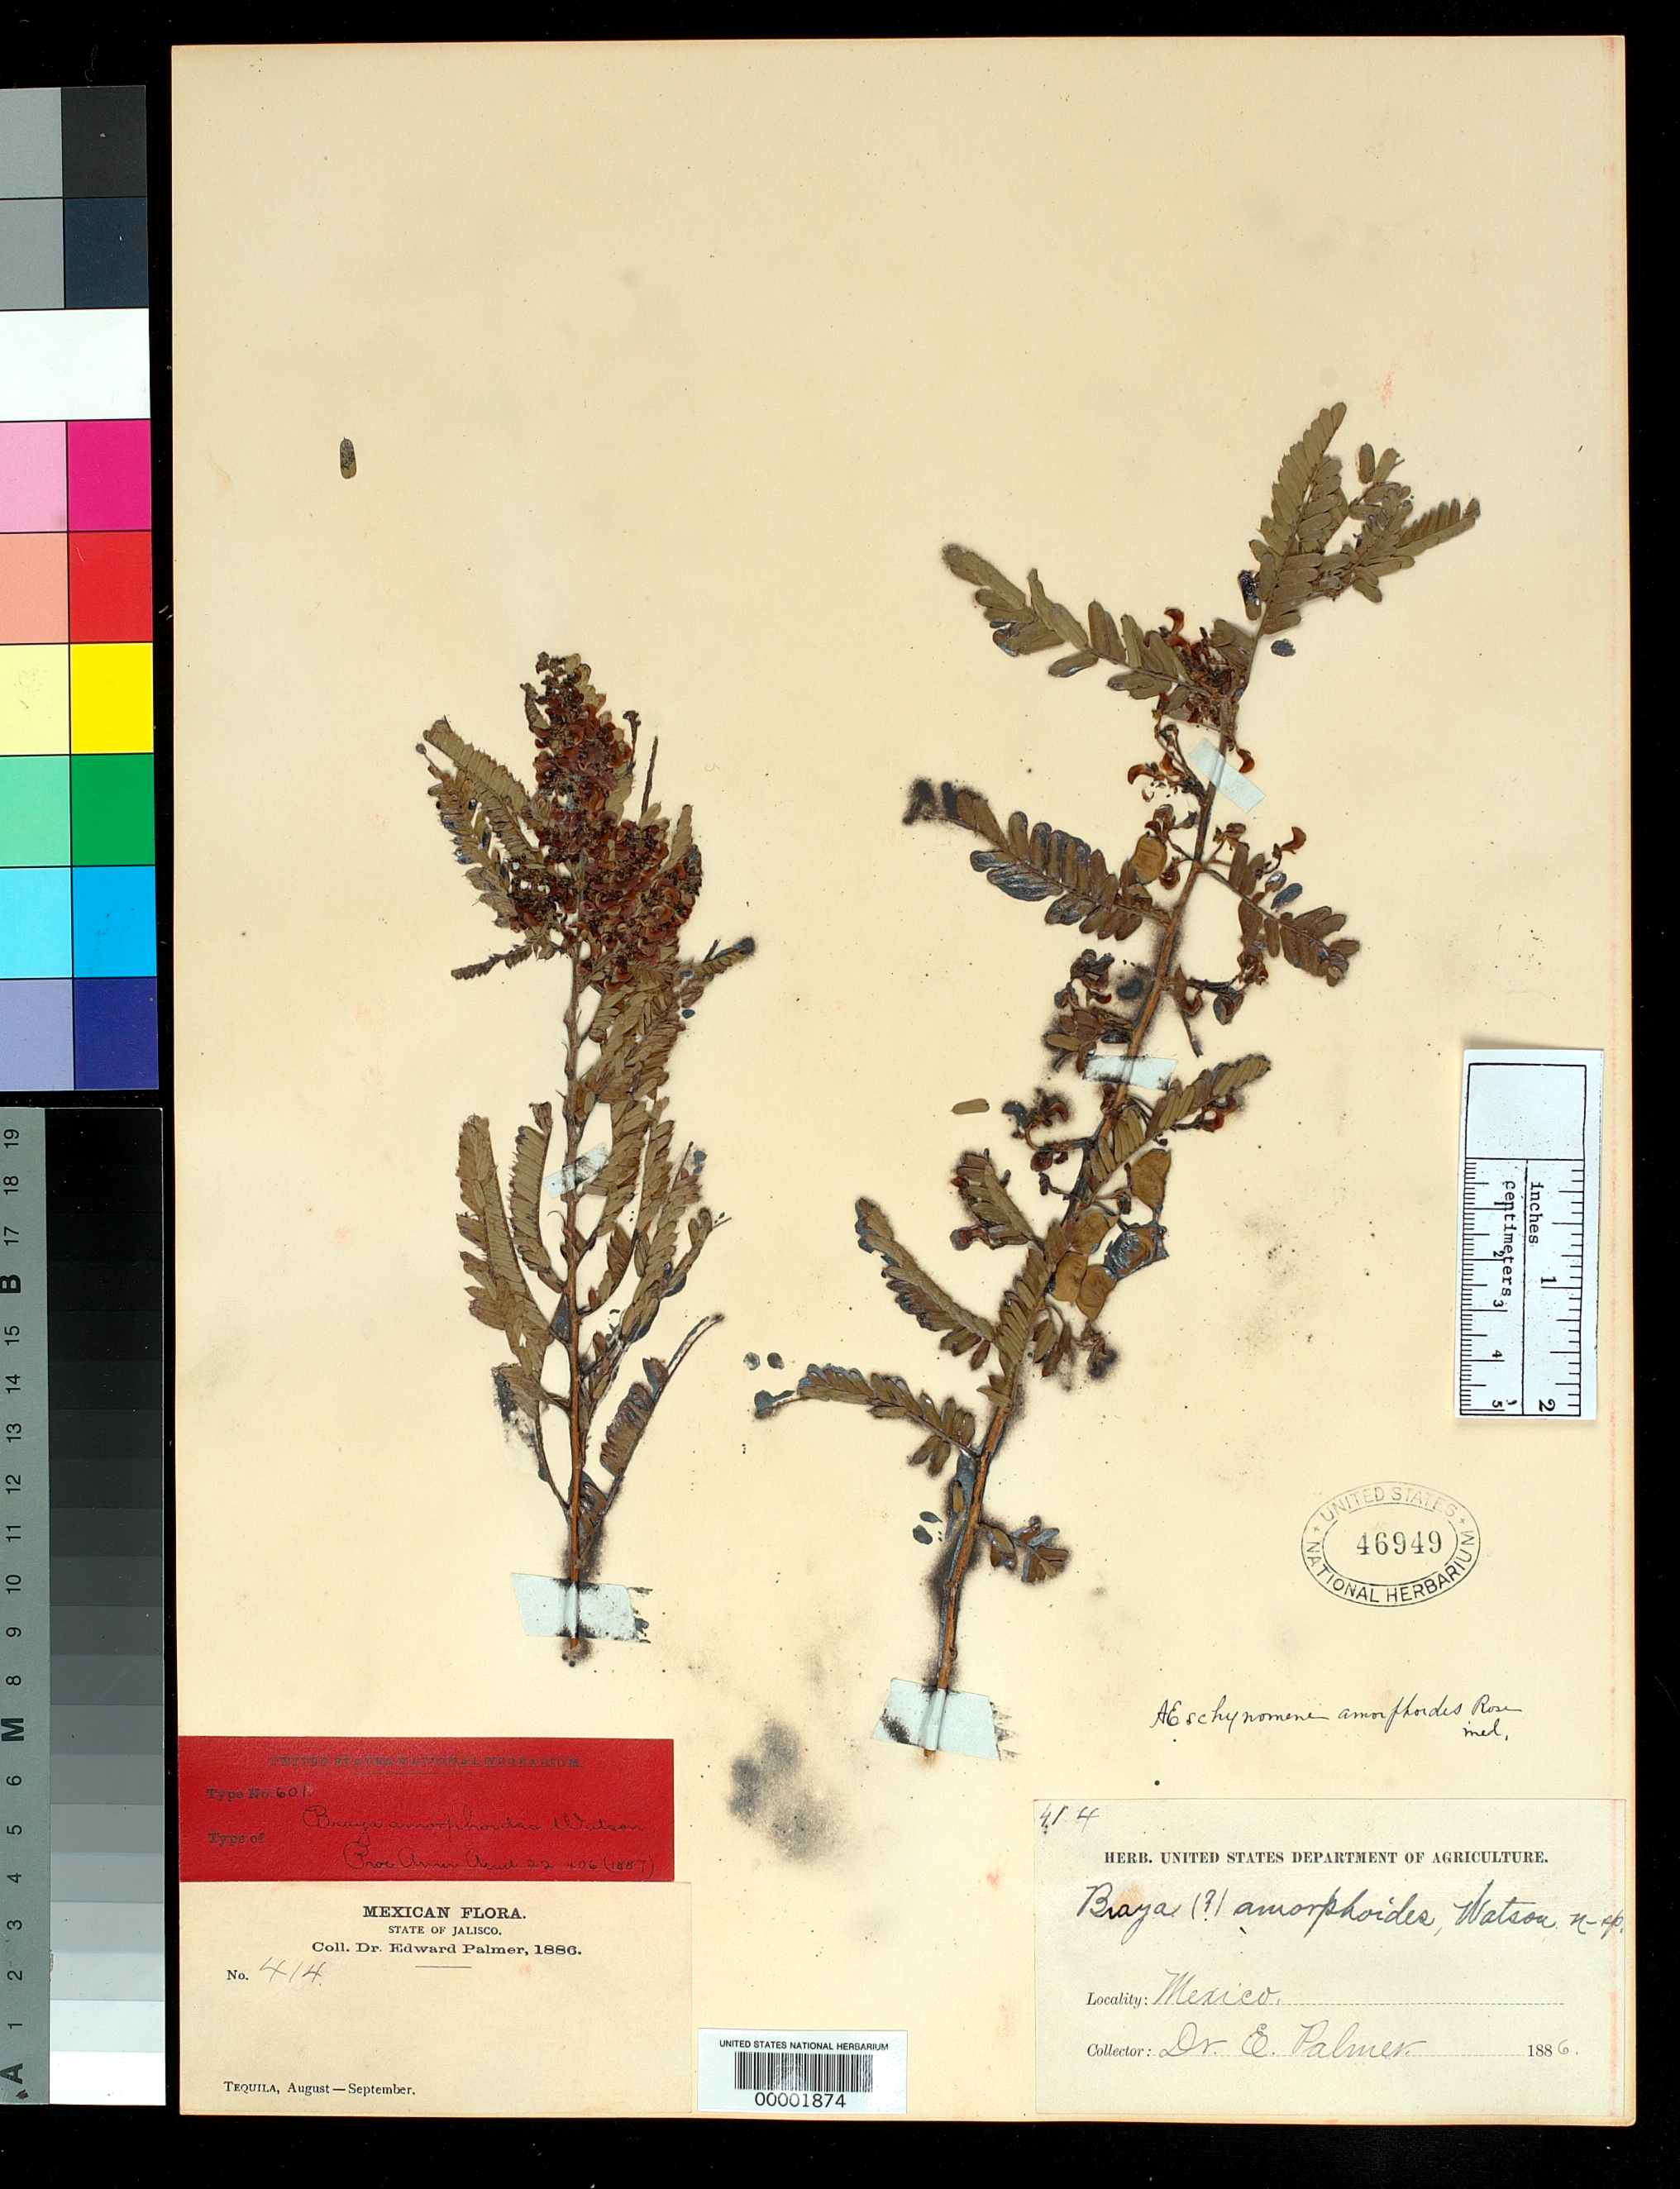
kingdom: Plantae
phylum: Tracheophyta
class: Magnoliopsida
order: Fabales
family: Fabaceae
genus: Brya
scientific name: Brya amorphoides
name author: S. Watson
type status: Isotype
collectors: E. Palmer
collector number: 414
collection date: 1886-08/1886-09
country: Mexico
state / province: Jalisco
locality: Tequila.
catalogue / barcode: US 46949